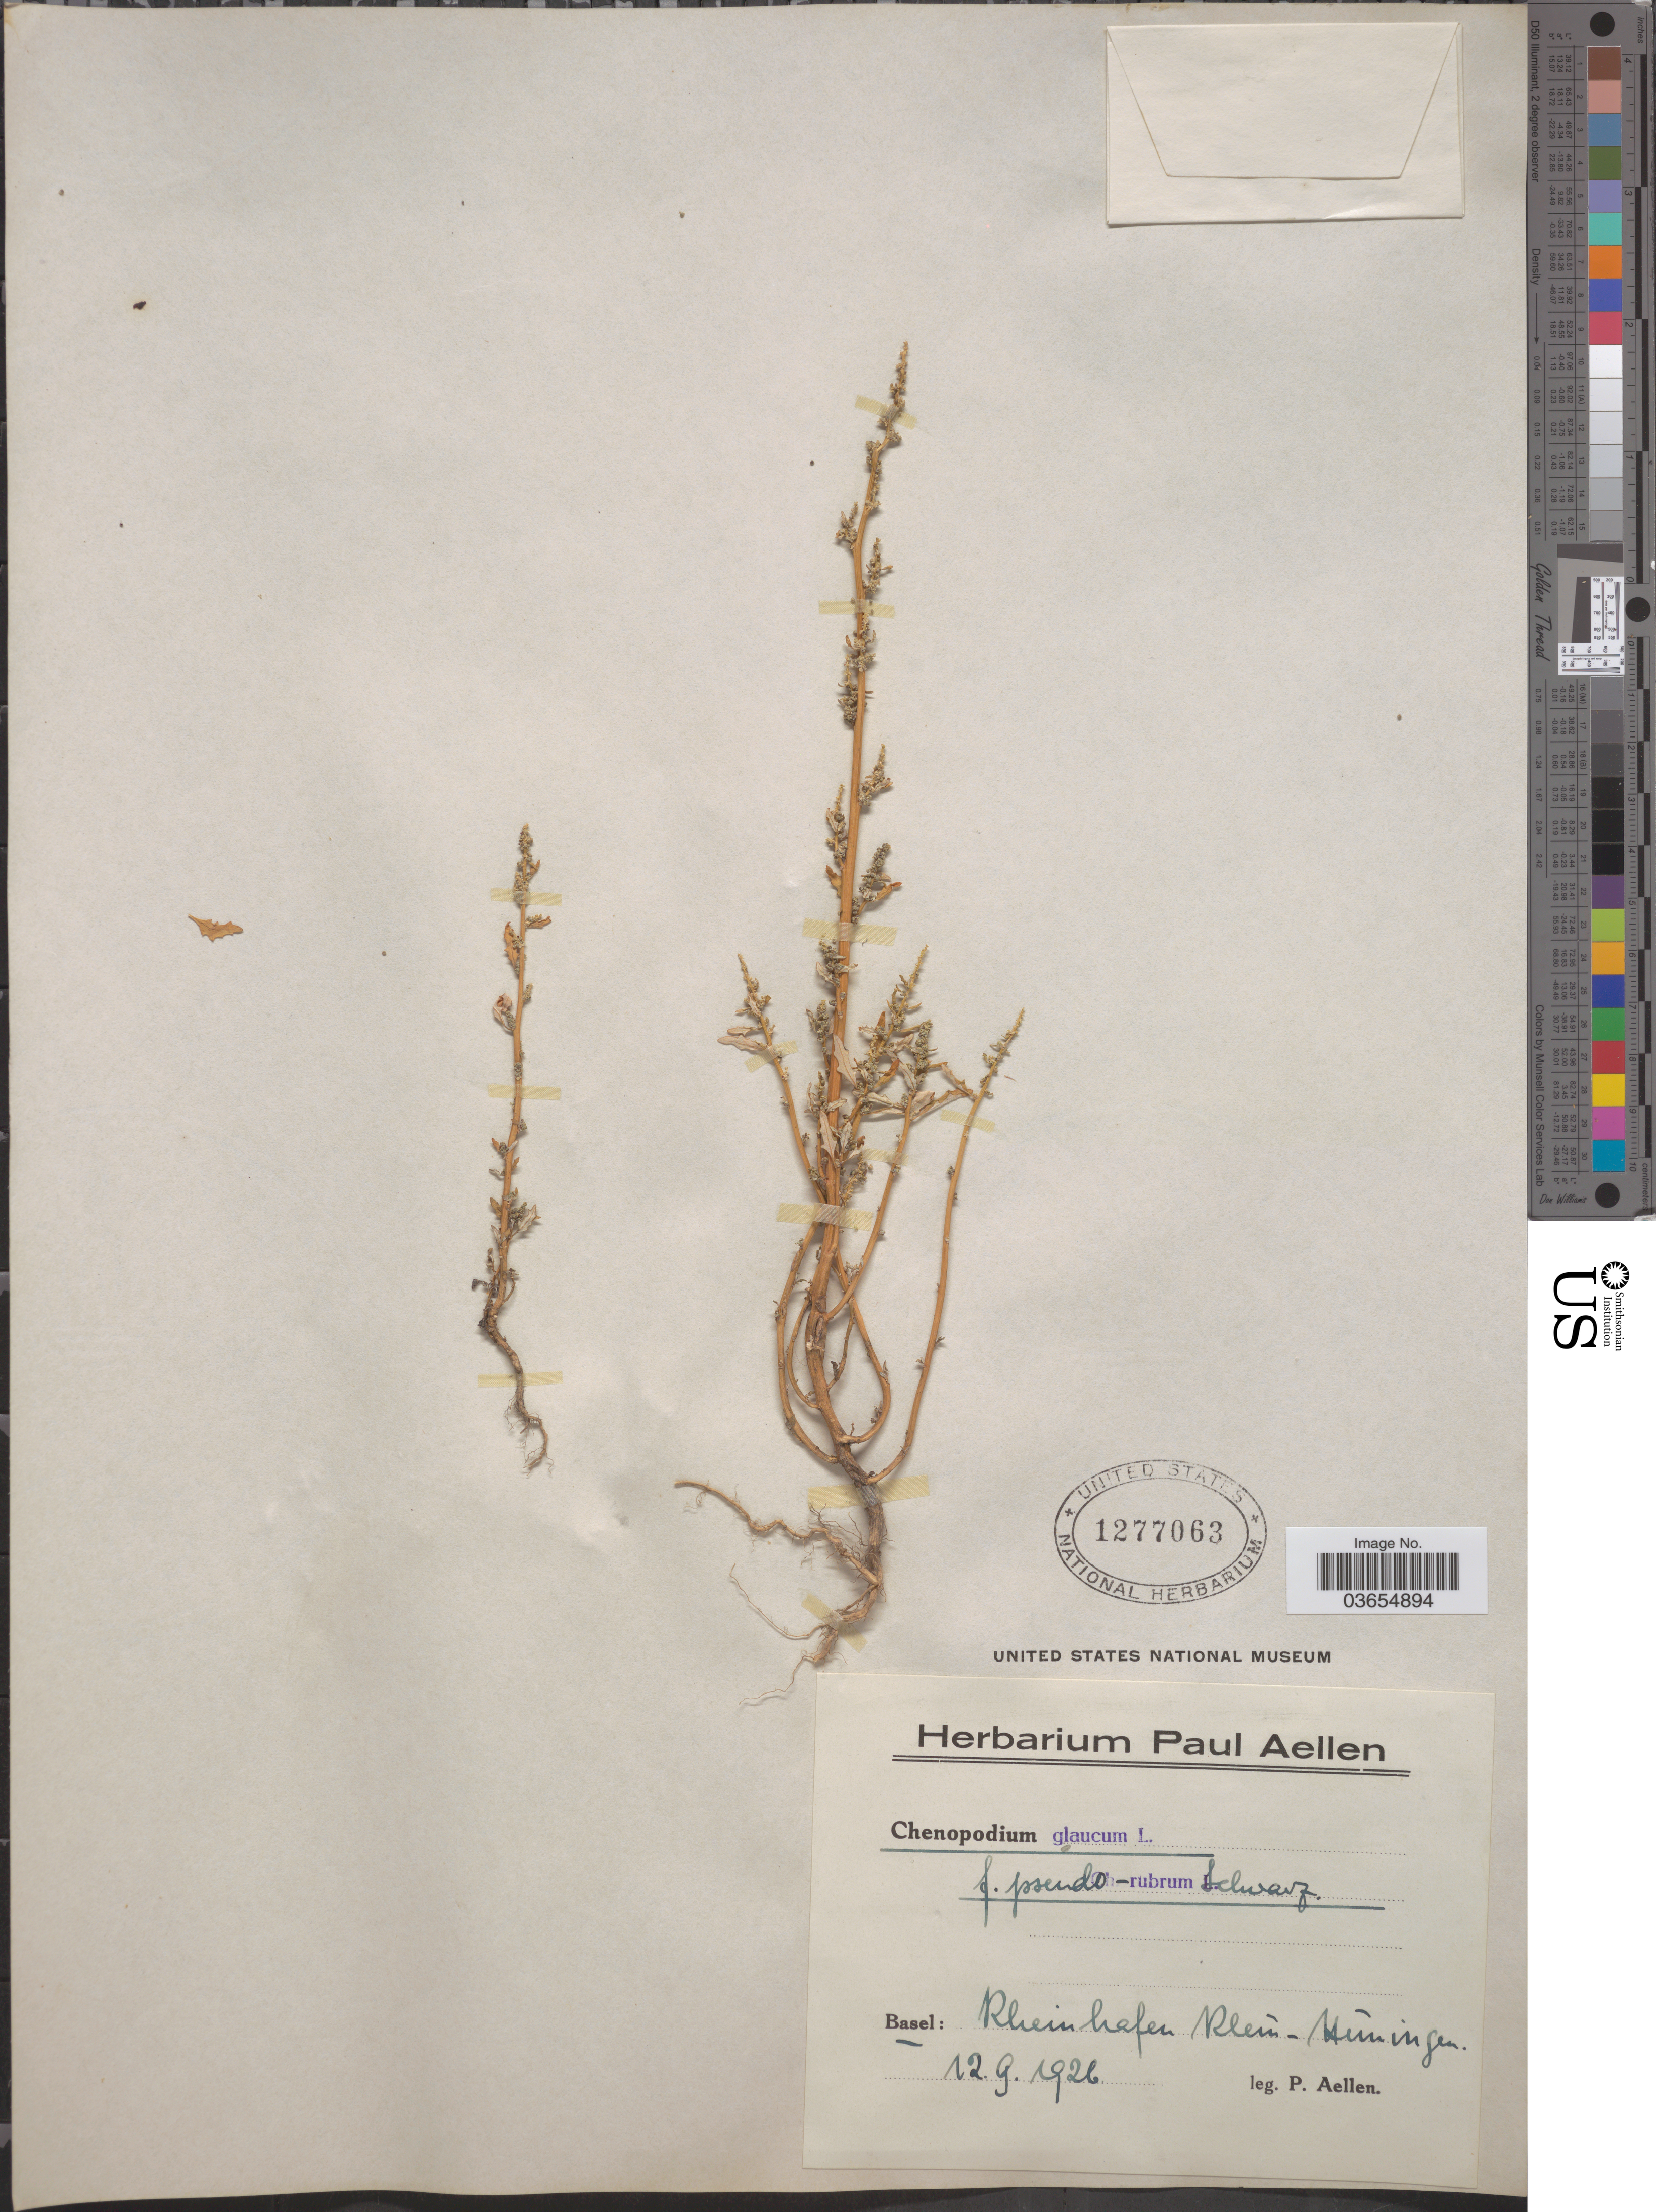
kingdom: Plantae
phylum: Tracheophyta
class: Magnoliopsida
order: Caryophyllales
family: Amaranthaceae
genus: Chenopodium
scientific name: Chenopodium glaucum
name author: L.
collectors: P. Aellen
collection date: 1926-09-12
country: Switzerland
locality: Basel: Rheinhafen Klein-Hüningen.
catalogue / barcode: US 1277063